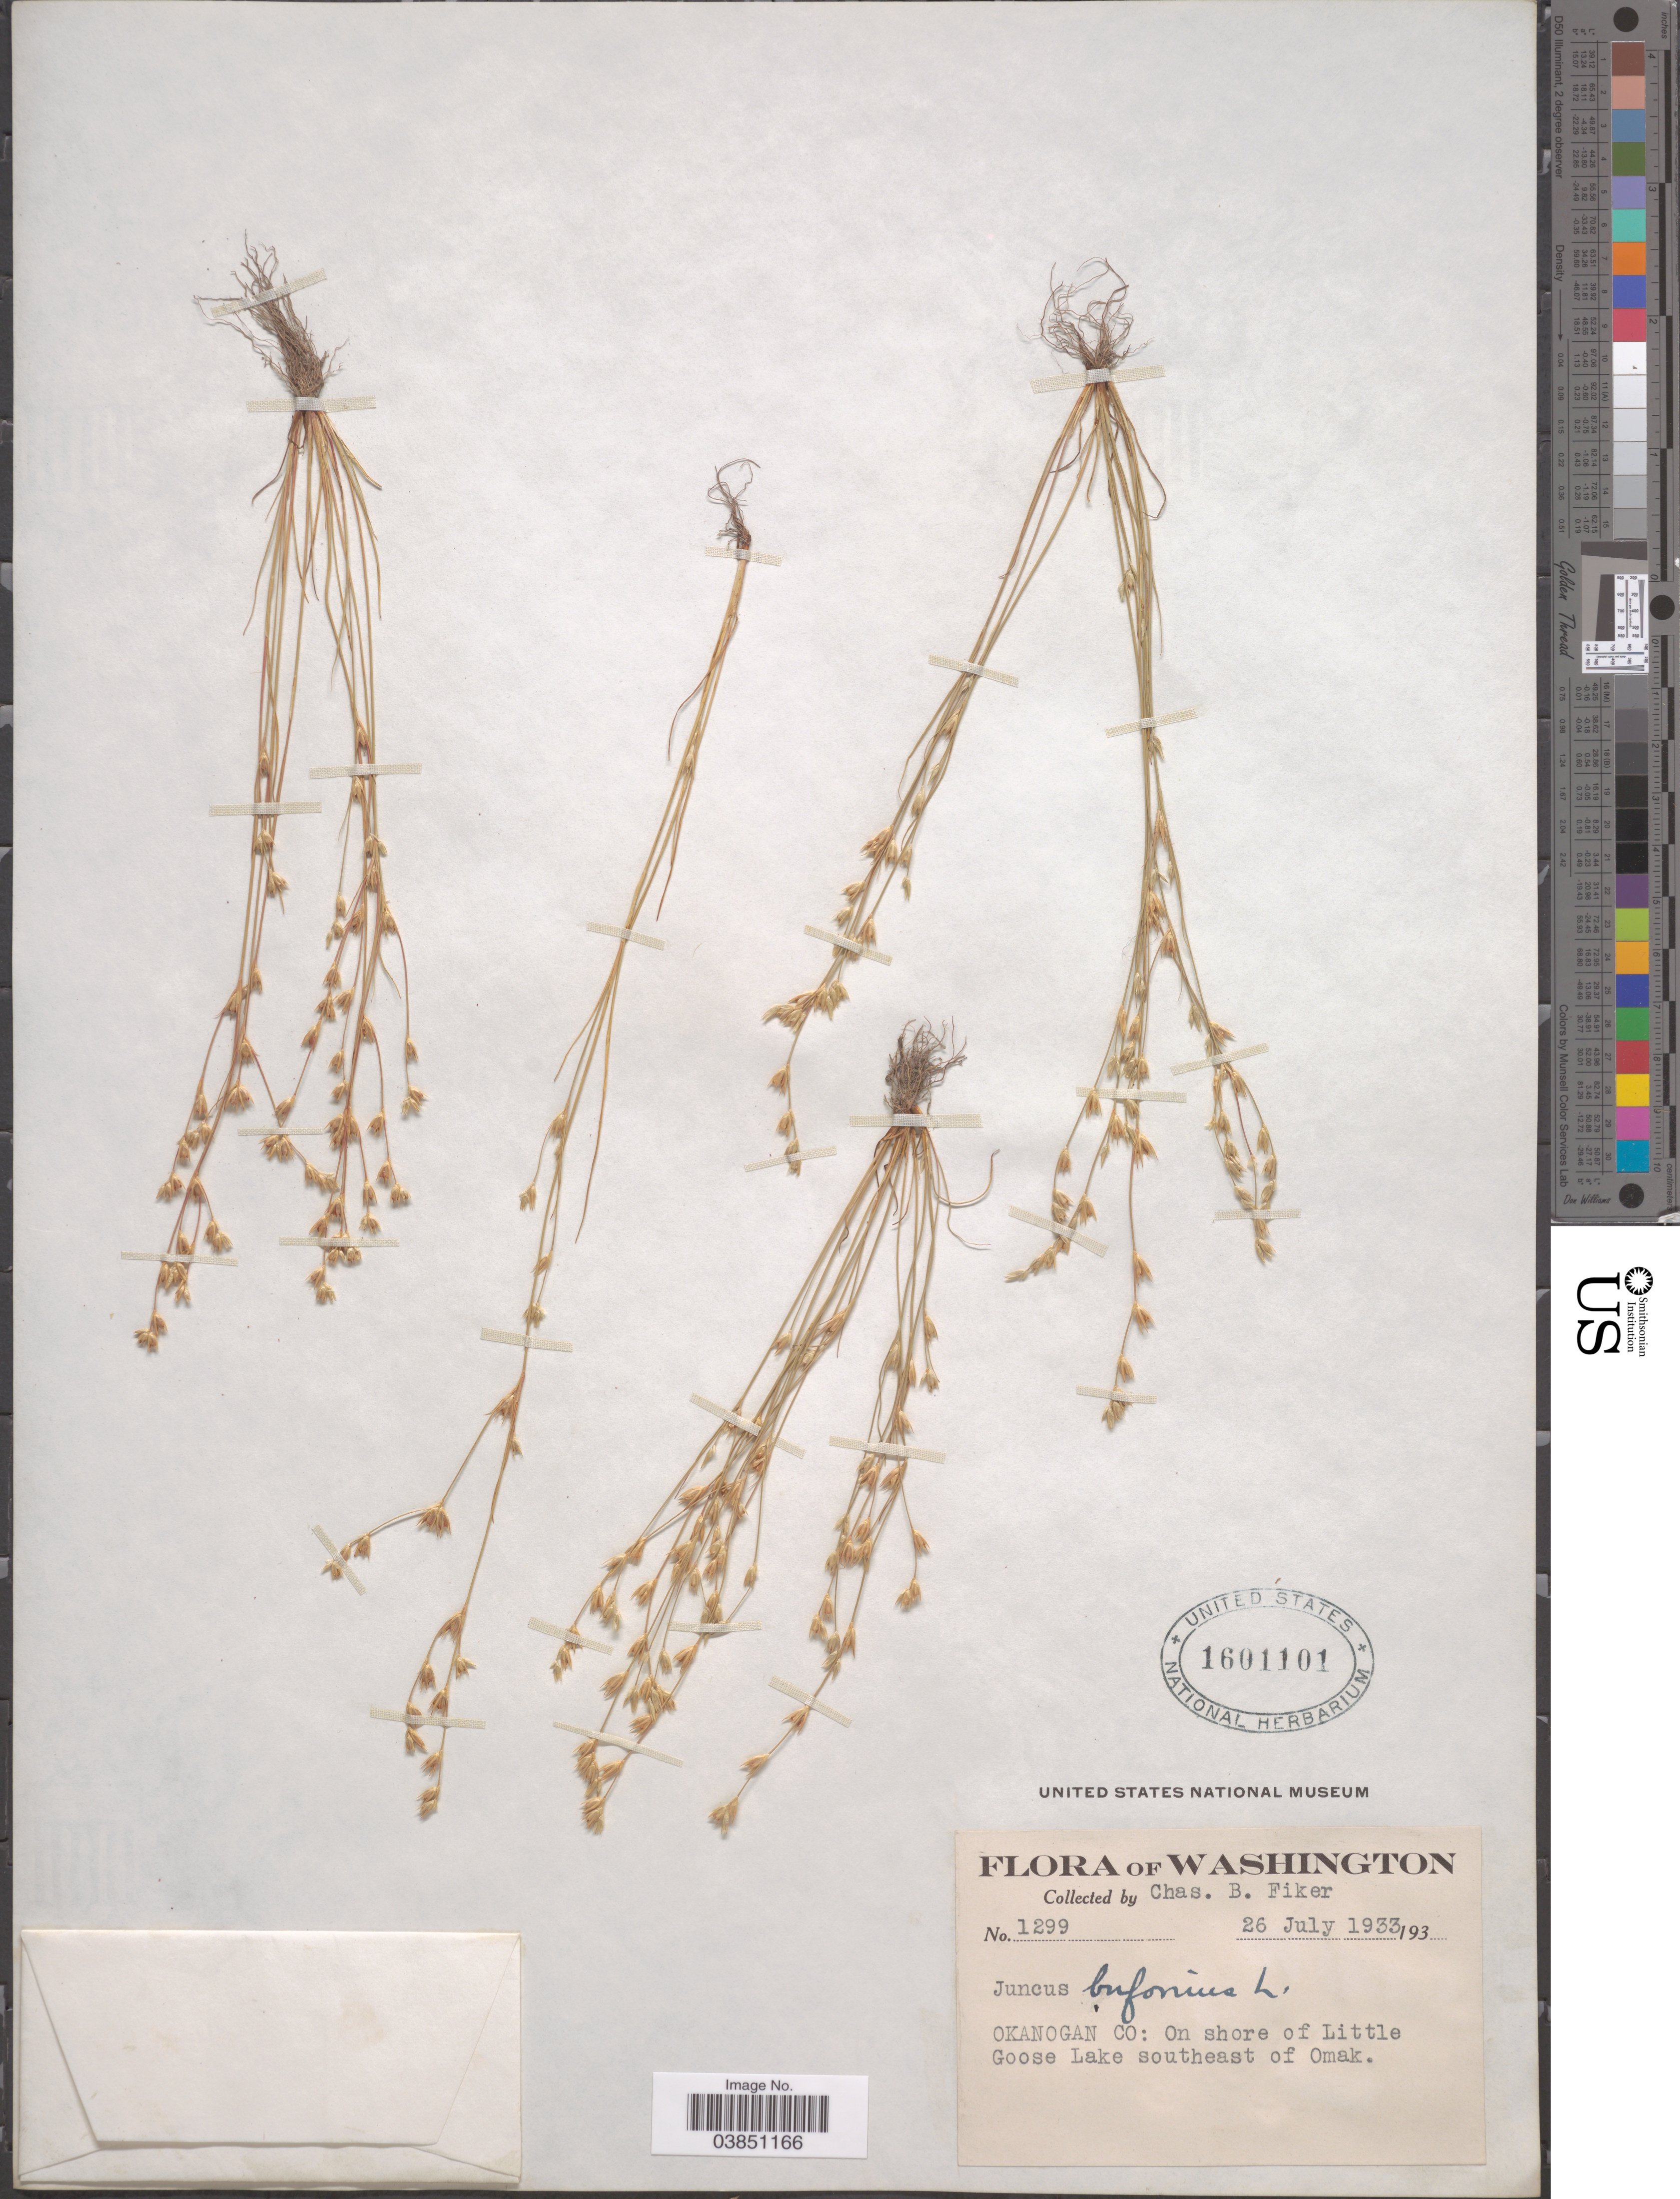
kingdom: Plantae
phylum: Tracheophyta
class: Liliopsida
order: Poales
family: Juncaceae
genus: Juncus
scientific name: Juncus bufonius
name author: L.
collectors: C. Fiker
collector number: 1299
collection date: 1933-07-26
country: United States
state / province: Washington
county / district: Okanogan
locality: Okanogan Co: On shore of Little Goose Lake southeast of Omak.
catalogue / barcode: US 1601101